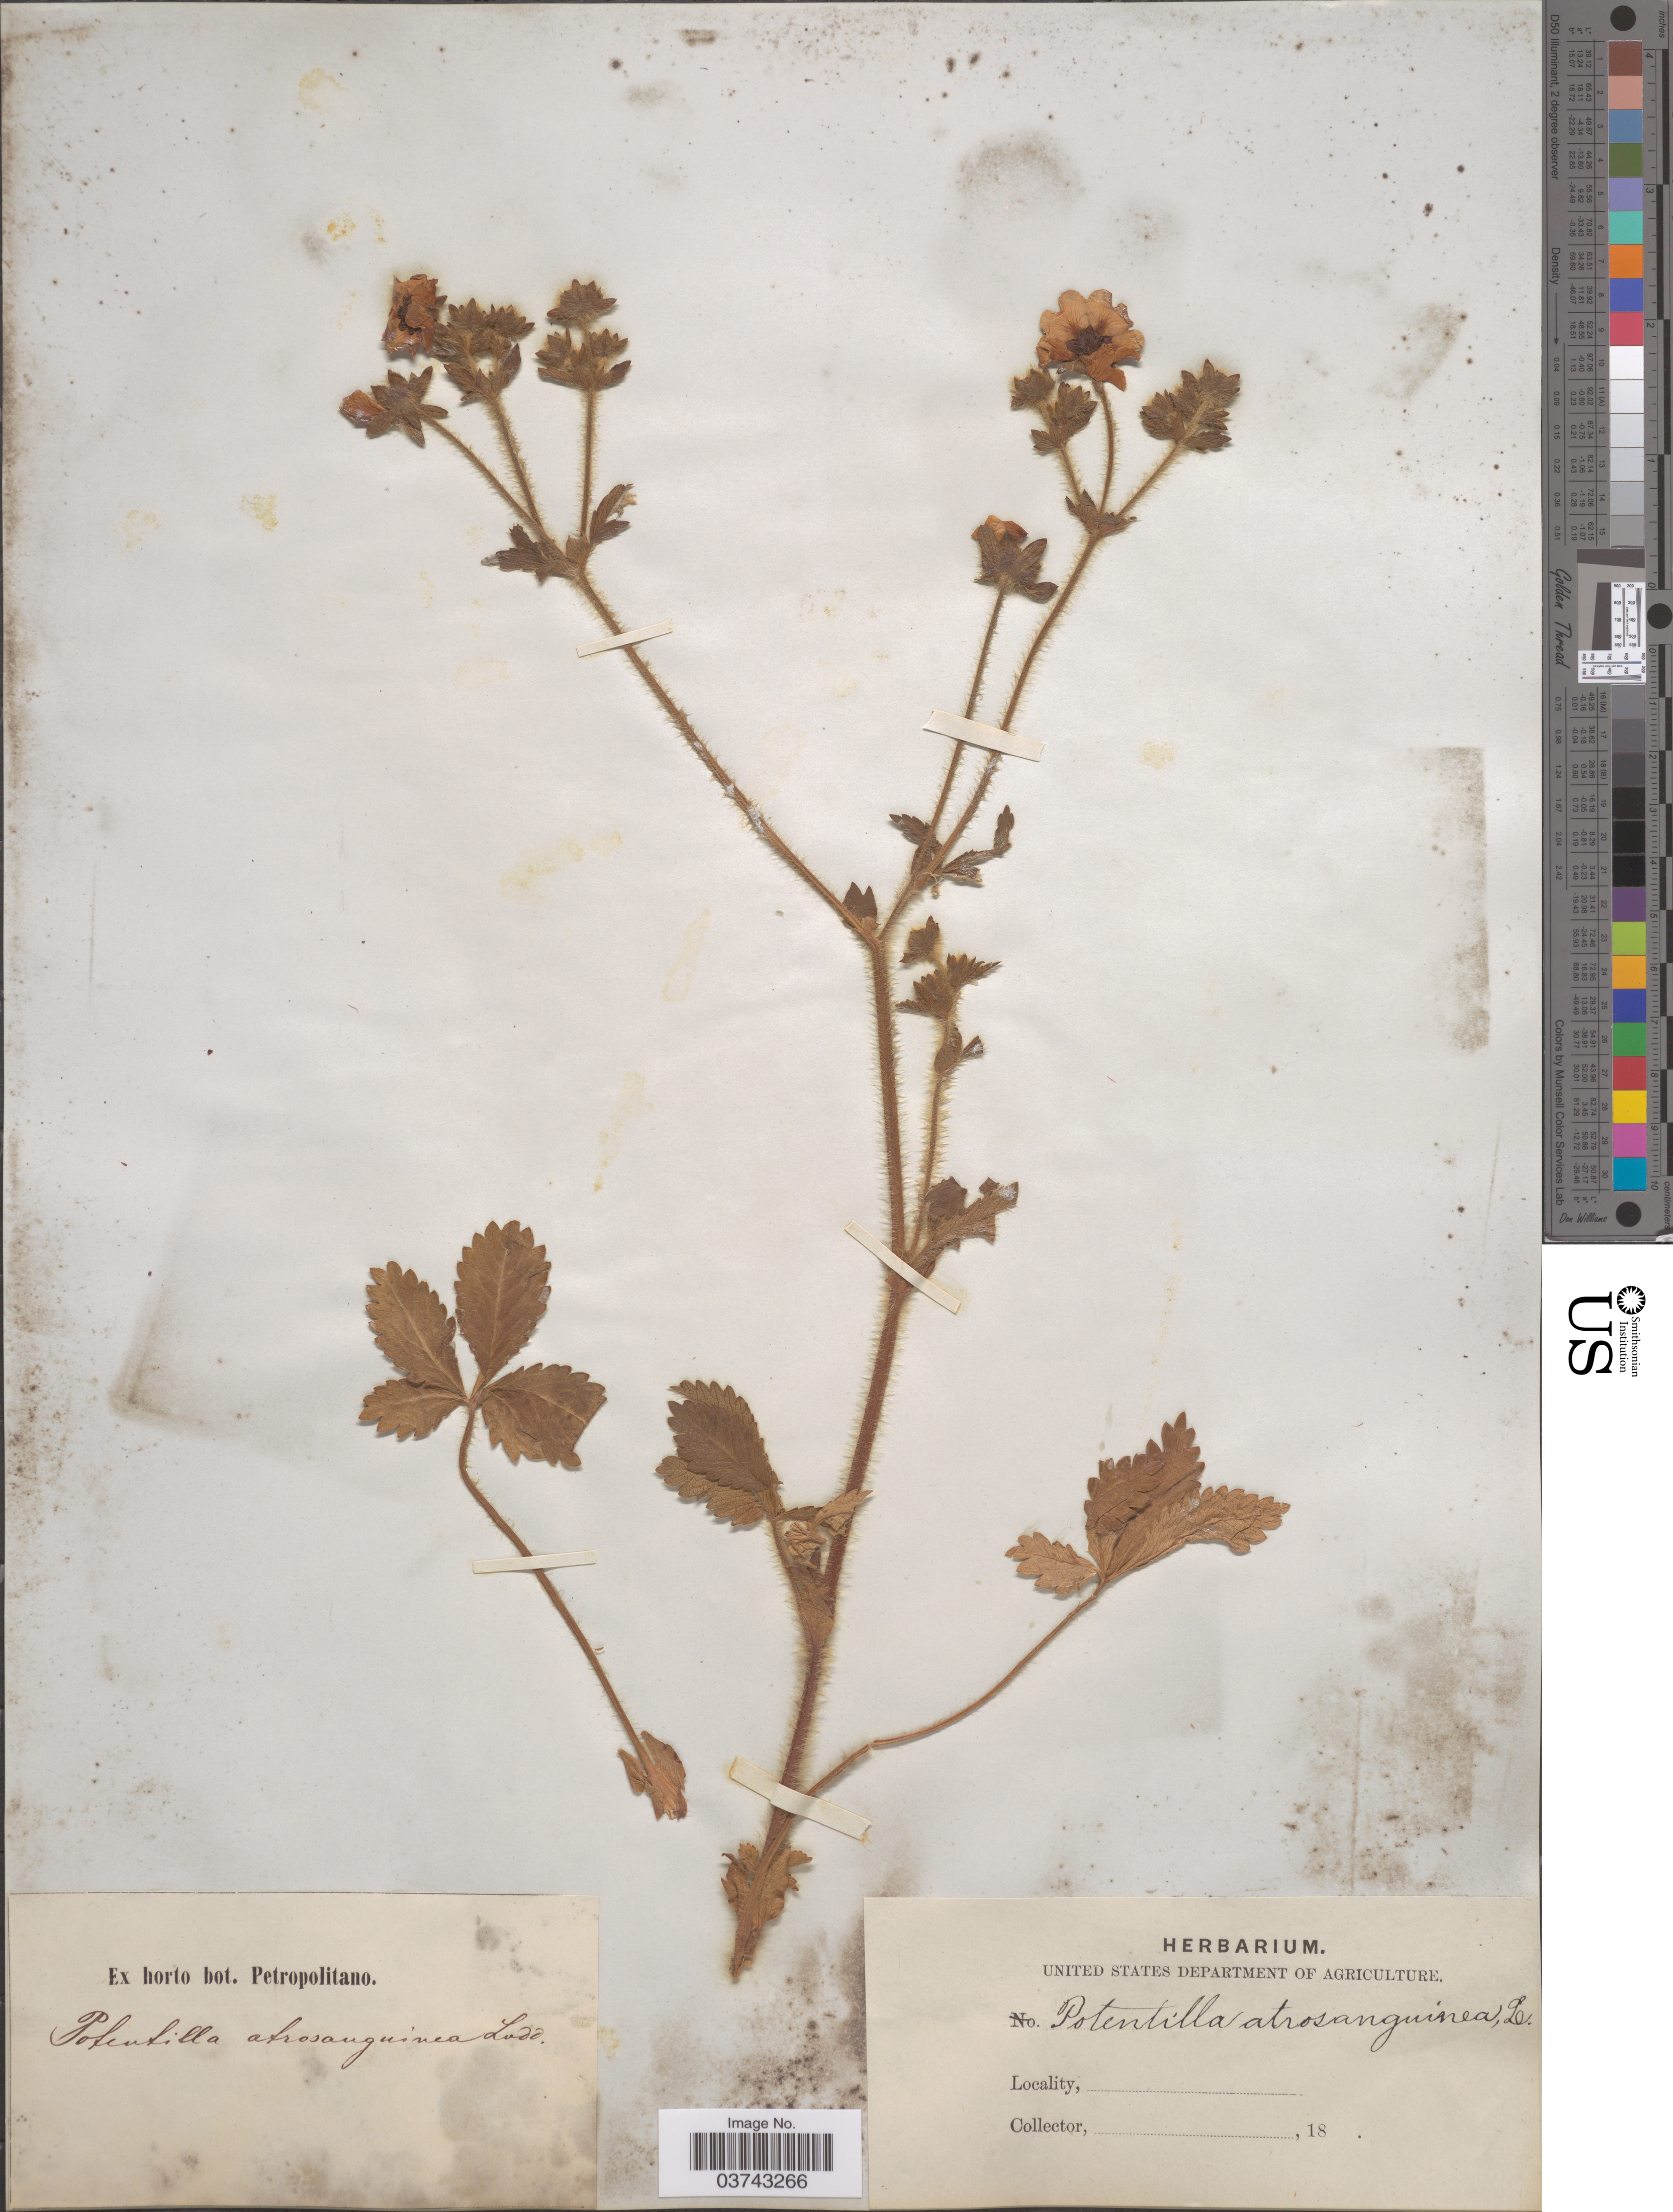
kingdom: Plantae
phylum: Tracheophyta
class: Magnoliopsida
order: Rosales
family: Rosaceae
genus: Potentilla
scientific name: Potentilla atrosanguinea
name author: G. Lodd. ex D. Don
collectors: ex Horto Bot. Petropolitano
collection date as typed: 18